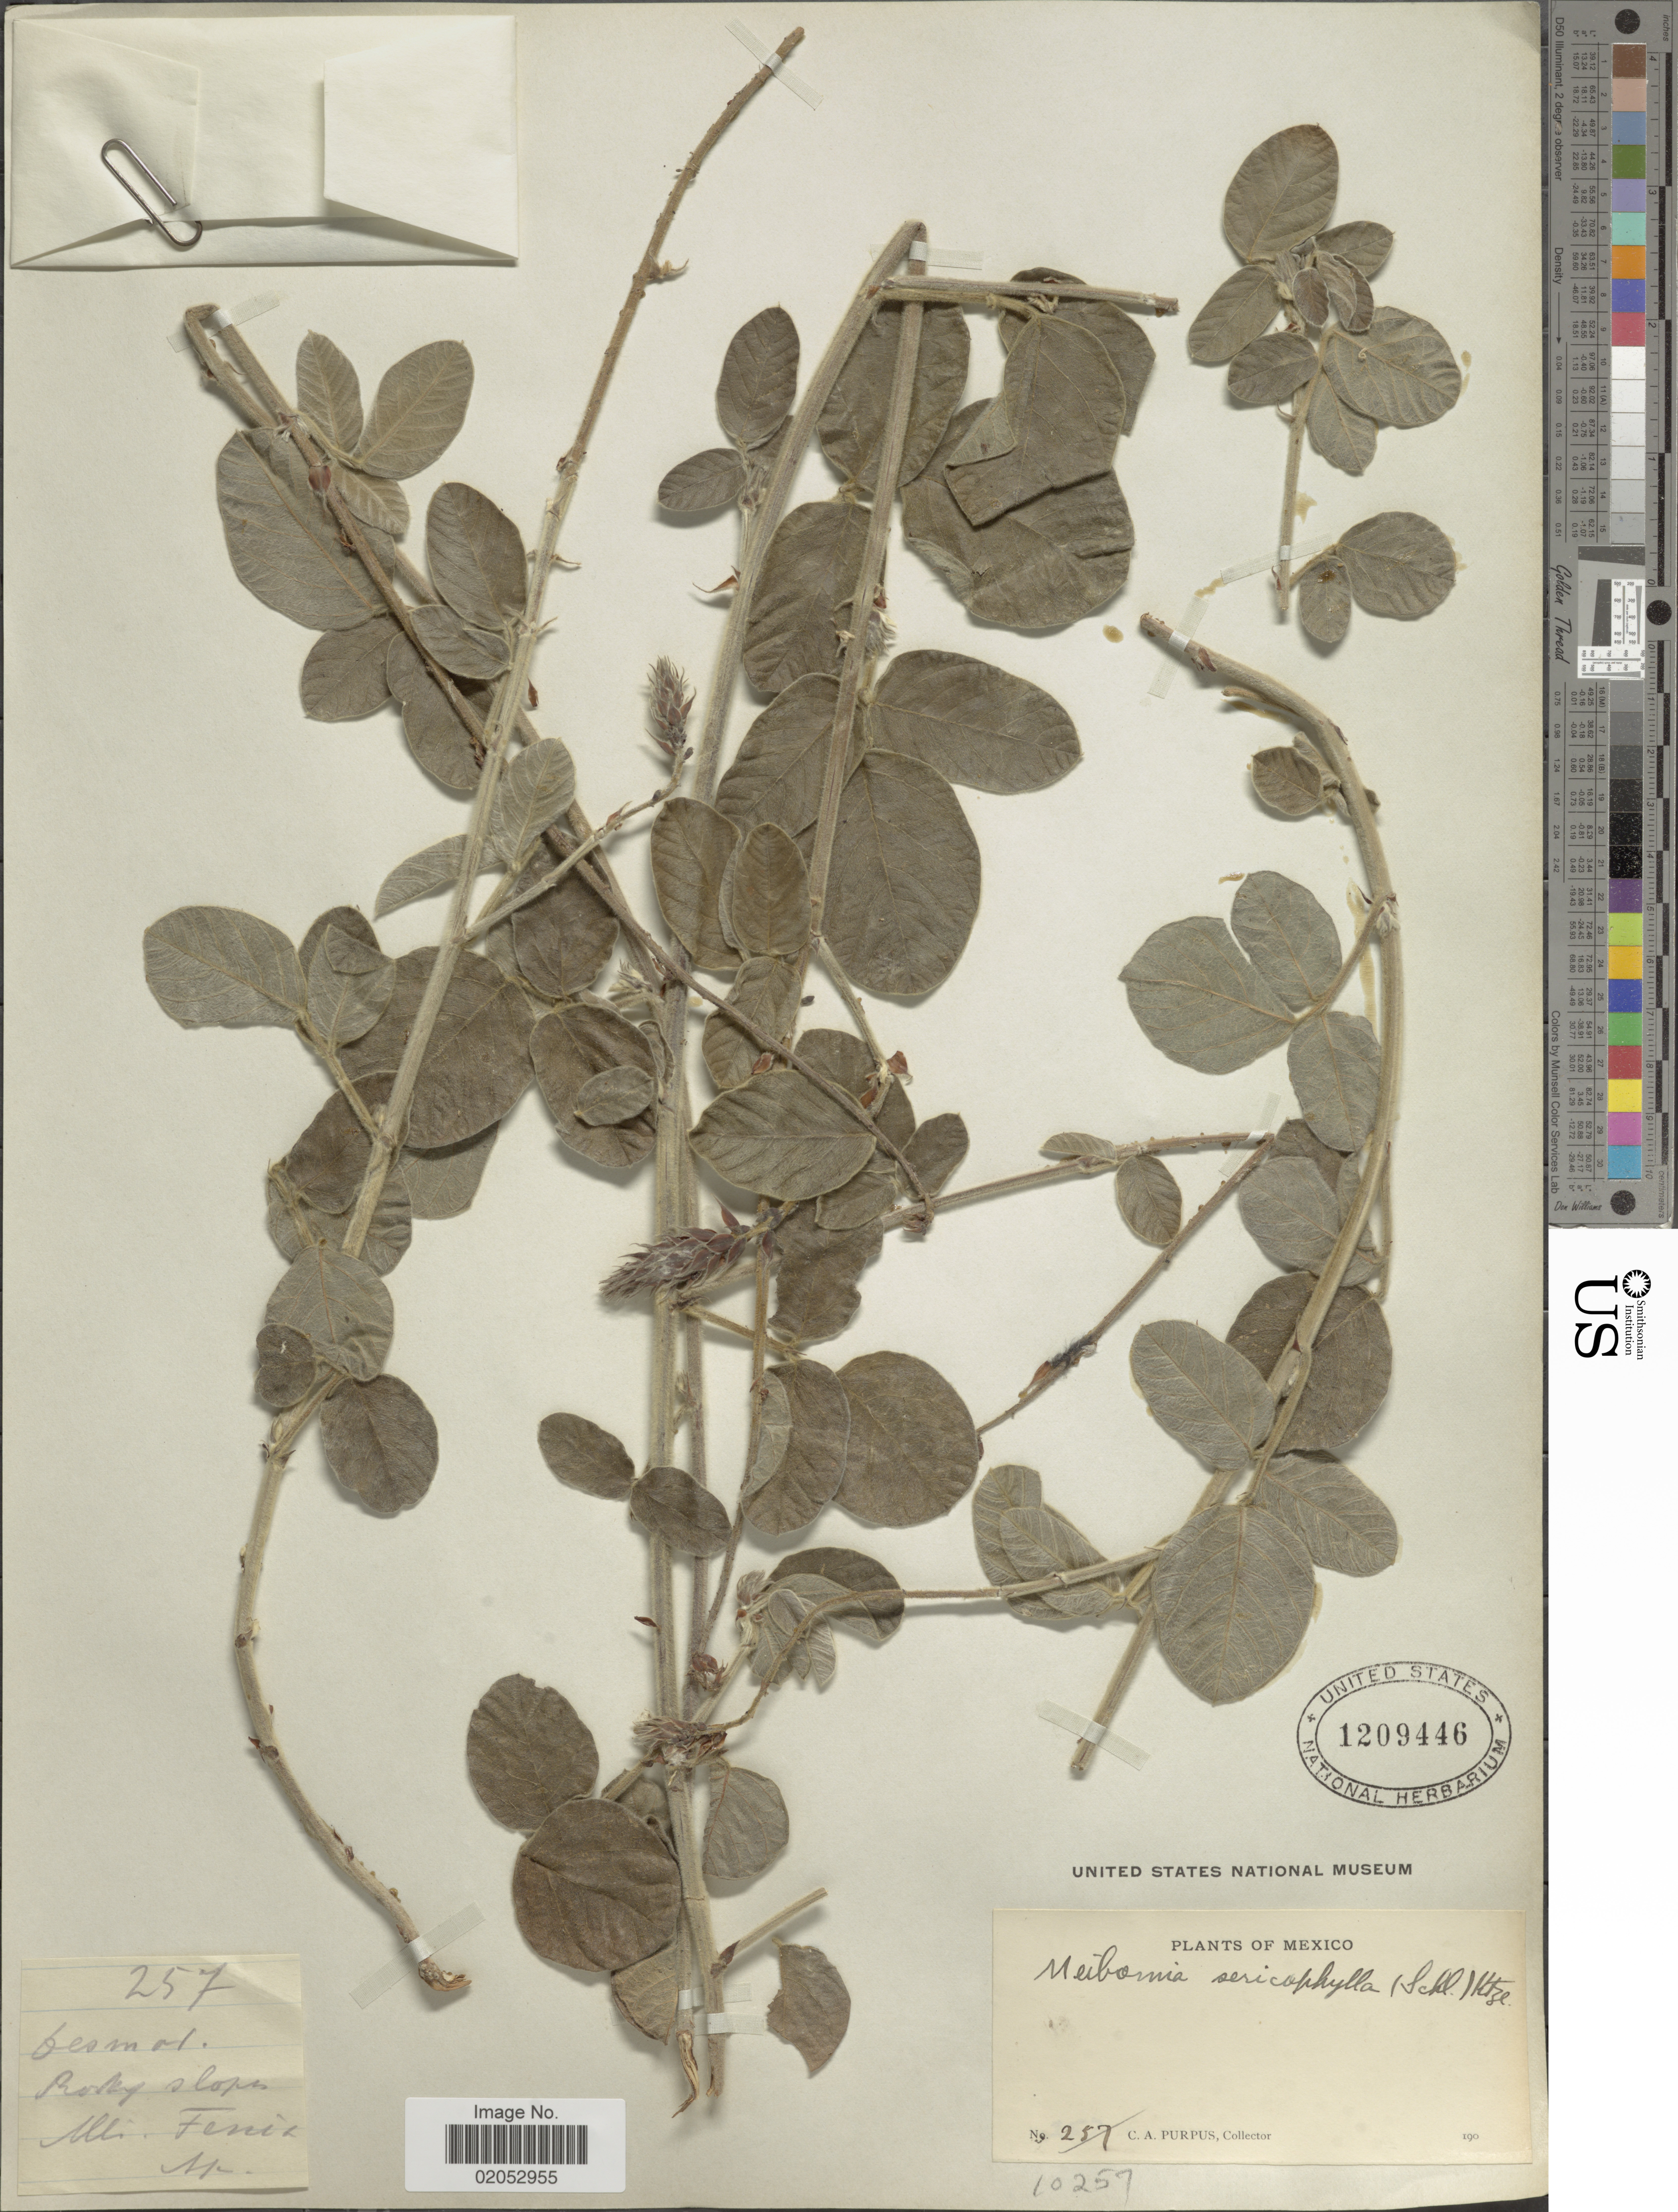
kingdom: Plantae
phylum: Tracheophyta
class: Magnoliopsida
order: Fabales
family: Fabaceae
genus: Desmodium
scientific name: Desmodium sericophyllum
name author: Schltdl.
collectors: C. A. Purpus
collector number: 257/10257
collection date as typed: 190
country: Mexico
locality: Rocky slopes Mt. Fenia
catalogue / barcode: US 1209446